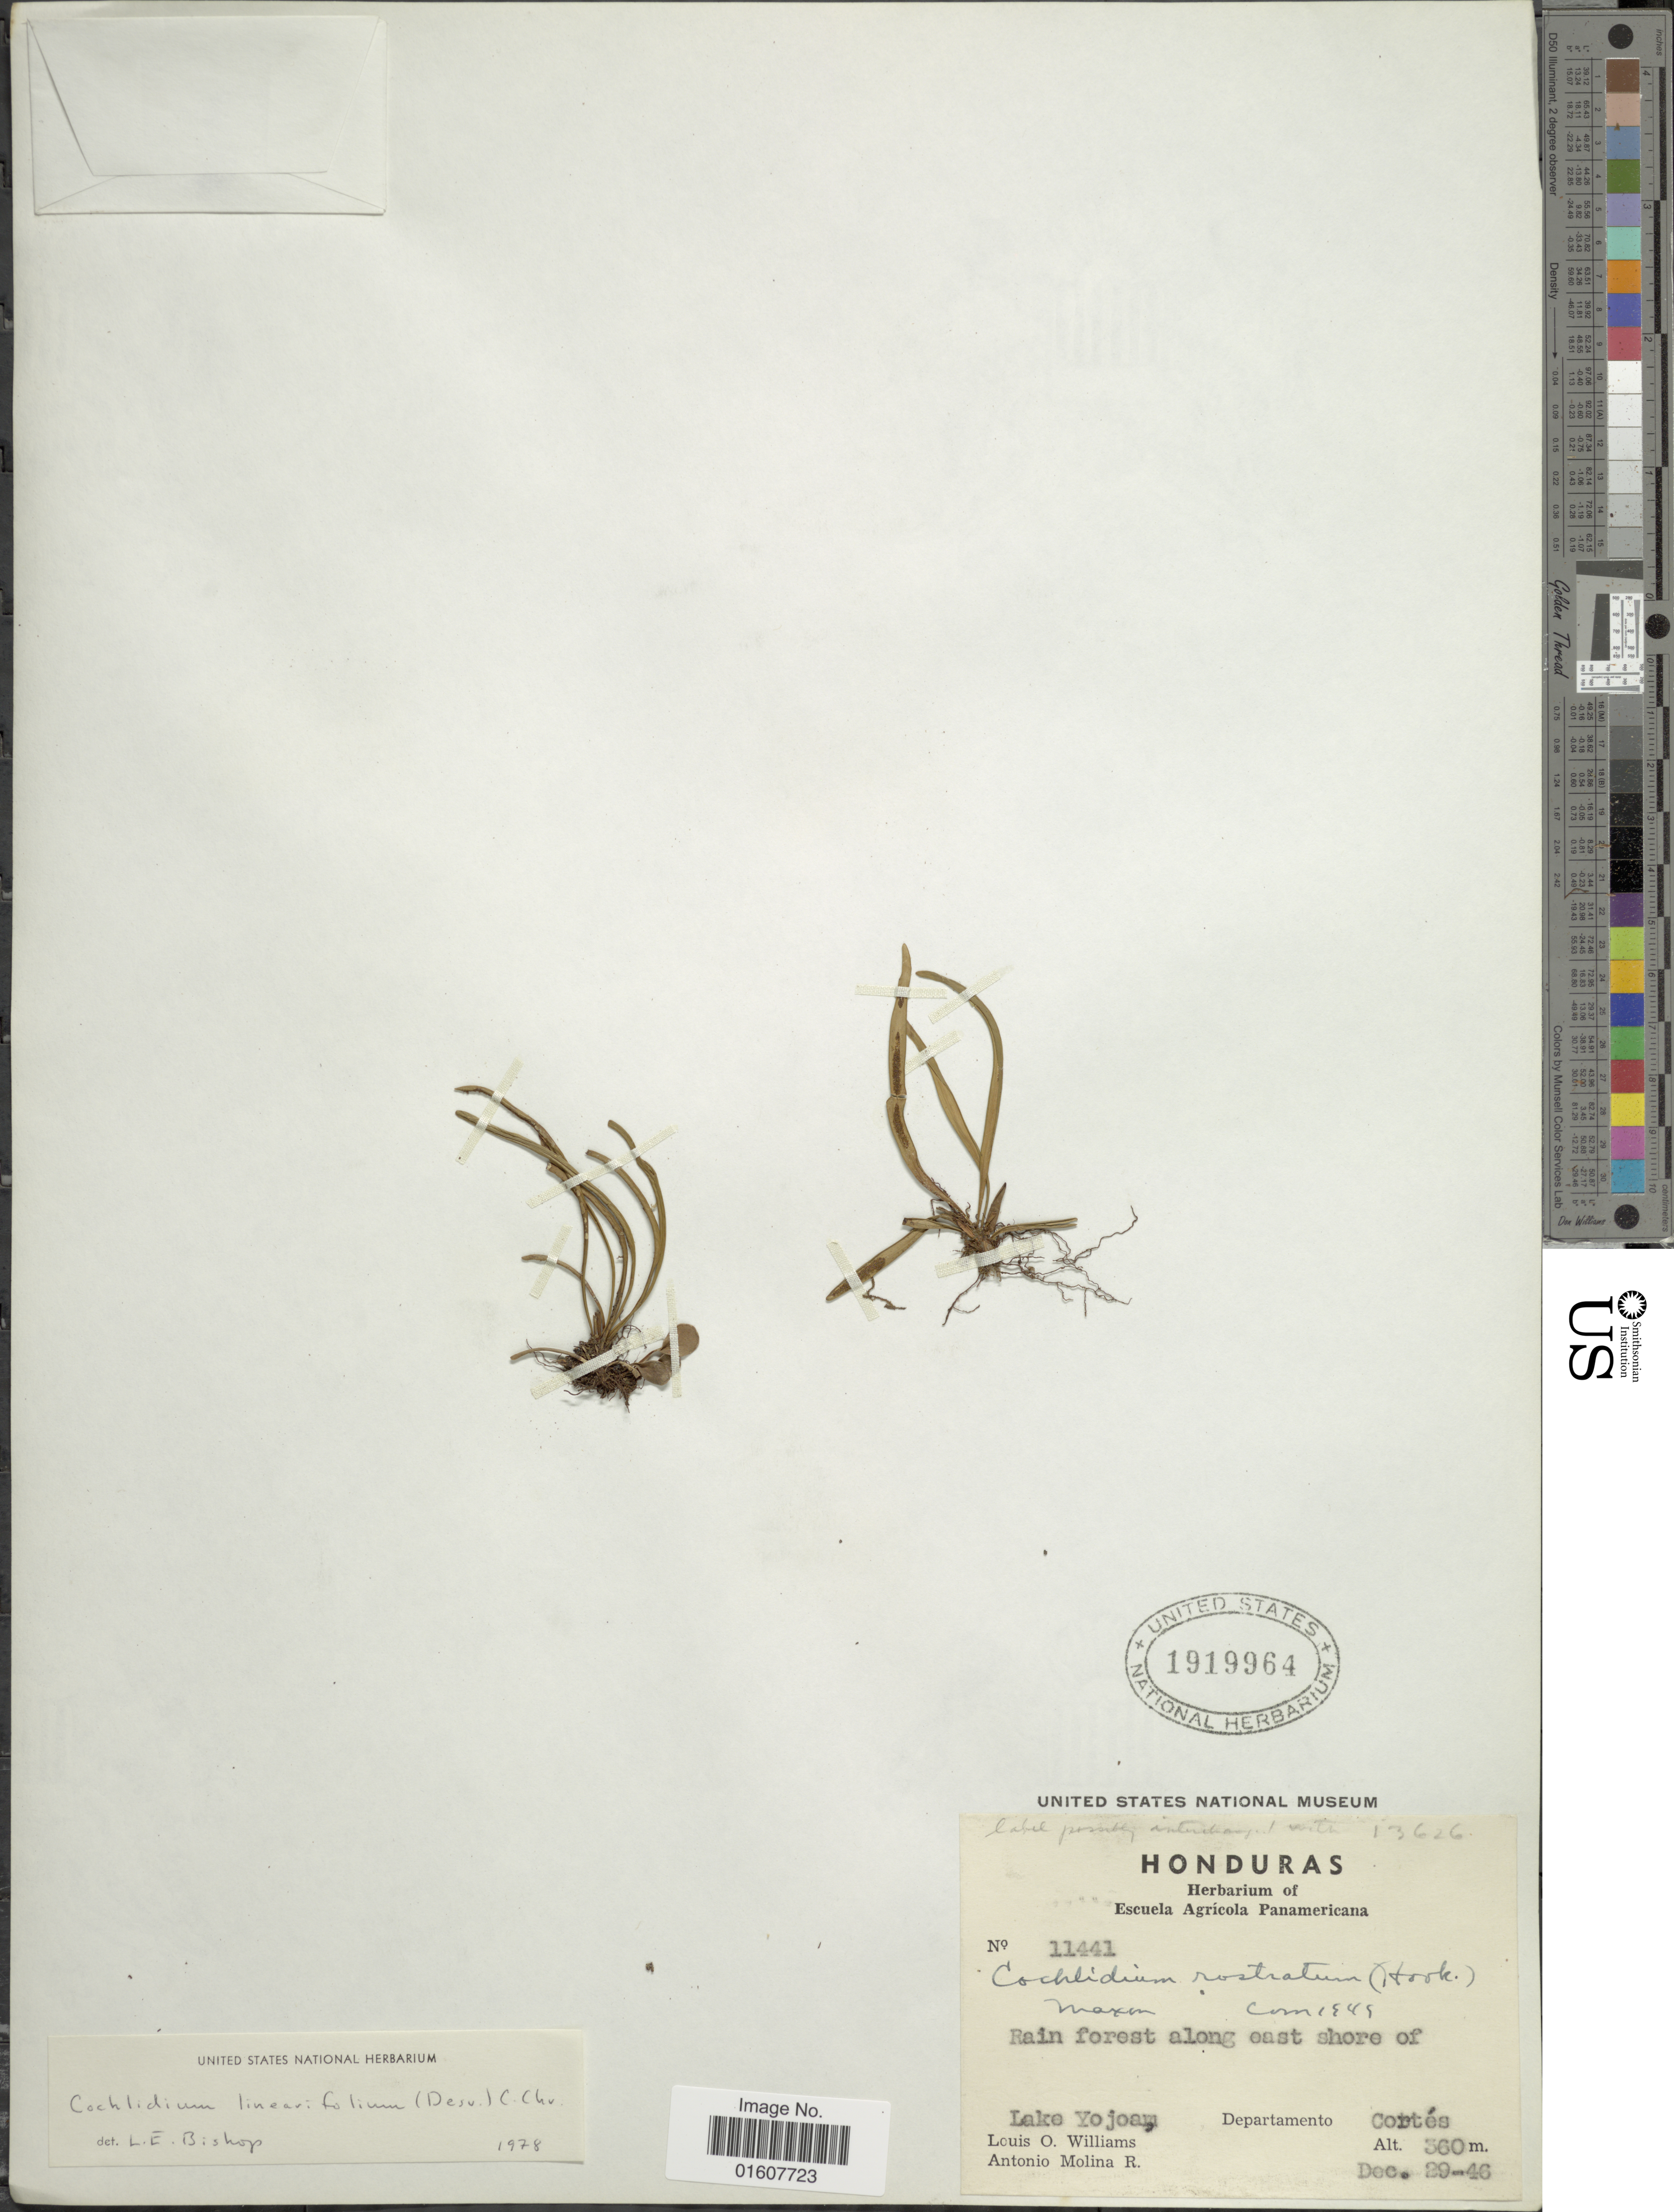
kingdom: Plantae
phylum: Tracheophyta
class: Polypodiopsida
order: Polypodiales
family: Polypodiaceae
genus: Cochlidium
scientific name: Cochlidium linearifolium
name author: (Desv.) Maxon ex C. Chr.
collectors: L. O. Williams & A. Molina R.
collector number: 11441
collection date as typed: Transcribed d/m/y: 29/12/46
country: Honduras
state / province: Cortés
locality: Rain forest along east shore of Lake Yojoam, Dept Cortés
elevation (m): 360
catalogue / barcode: US 1919964